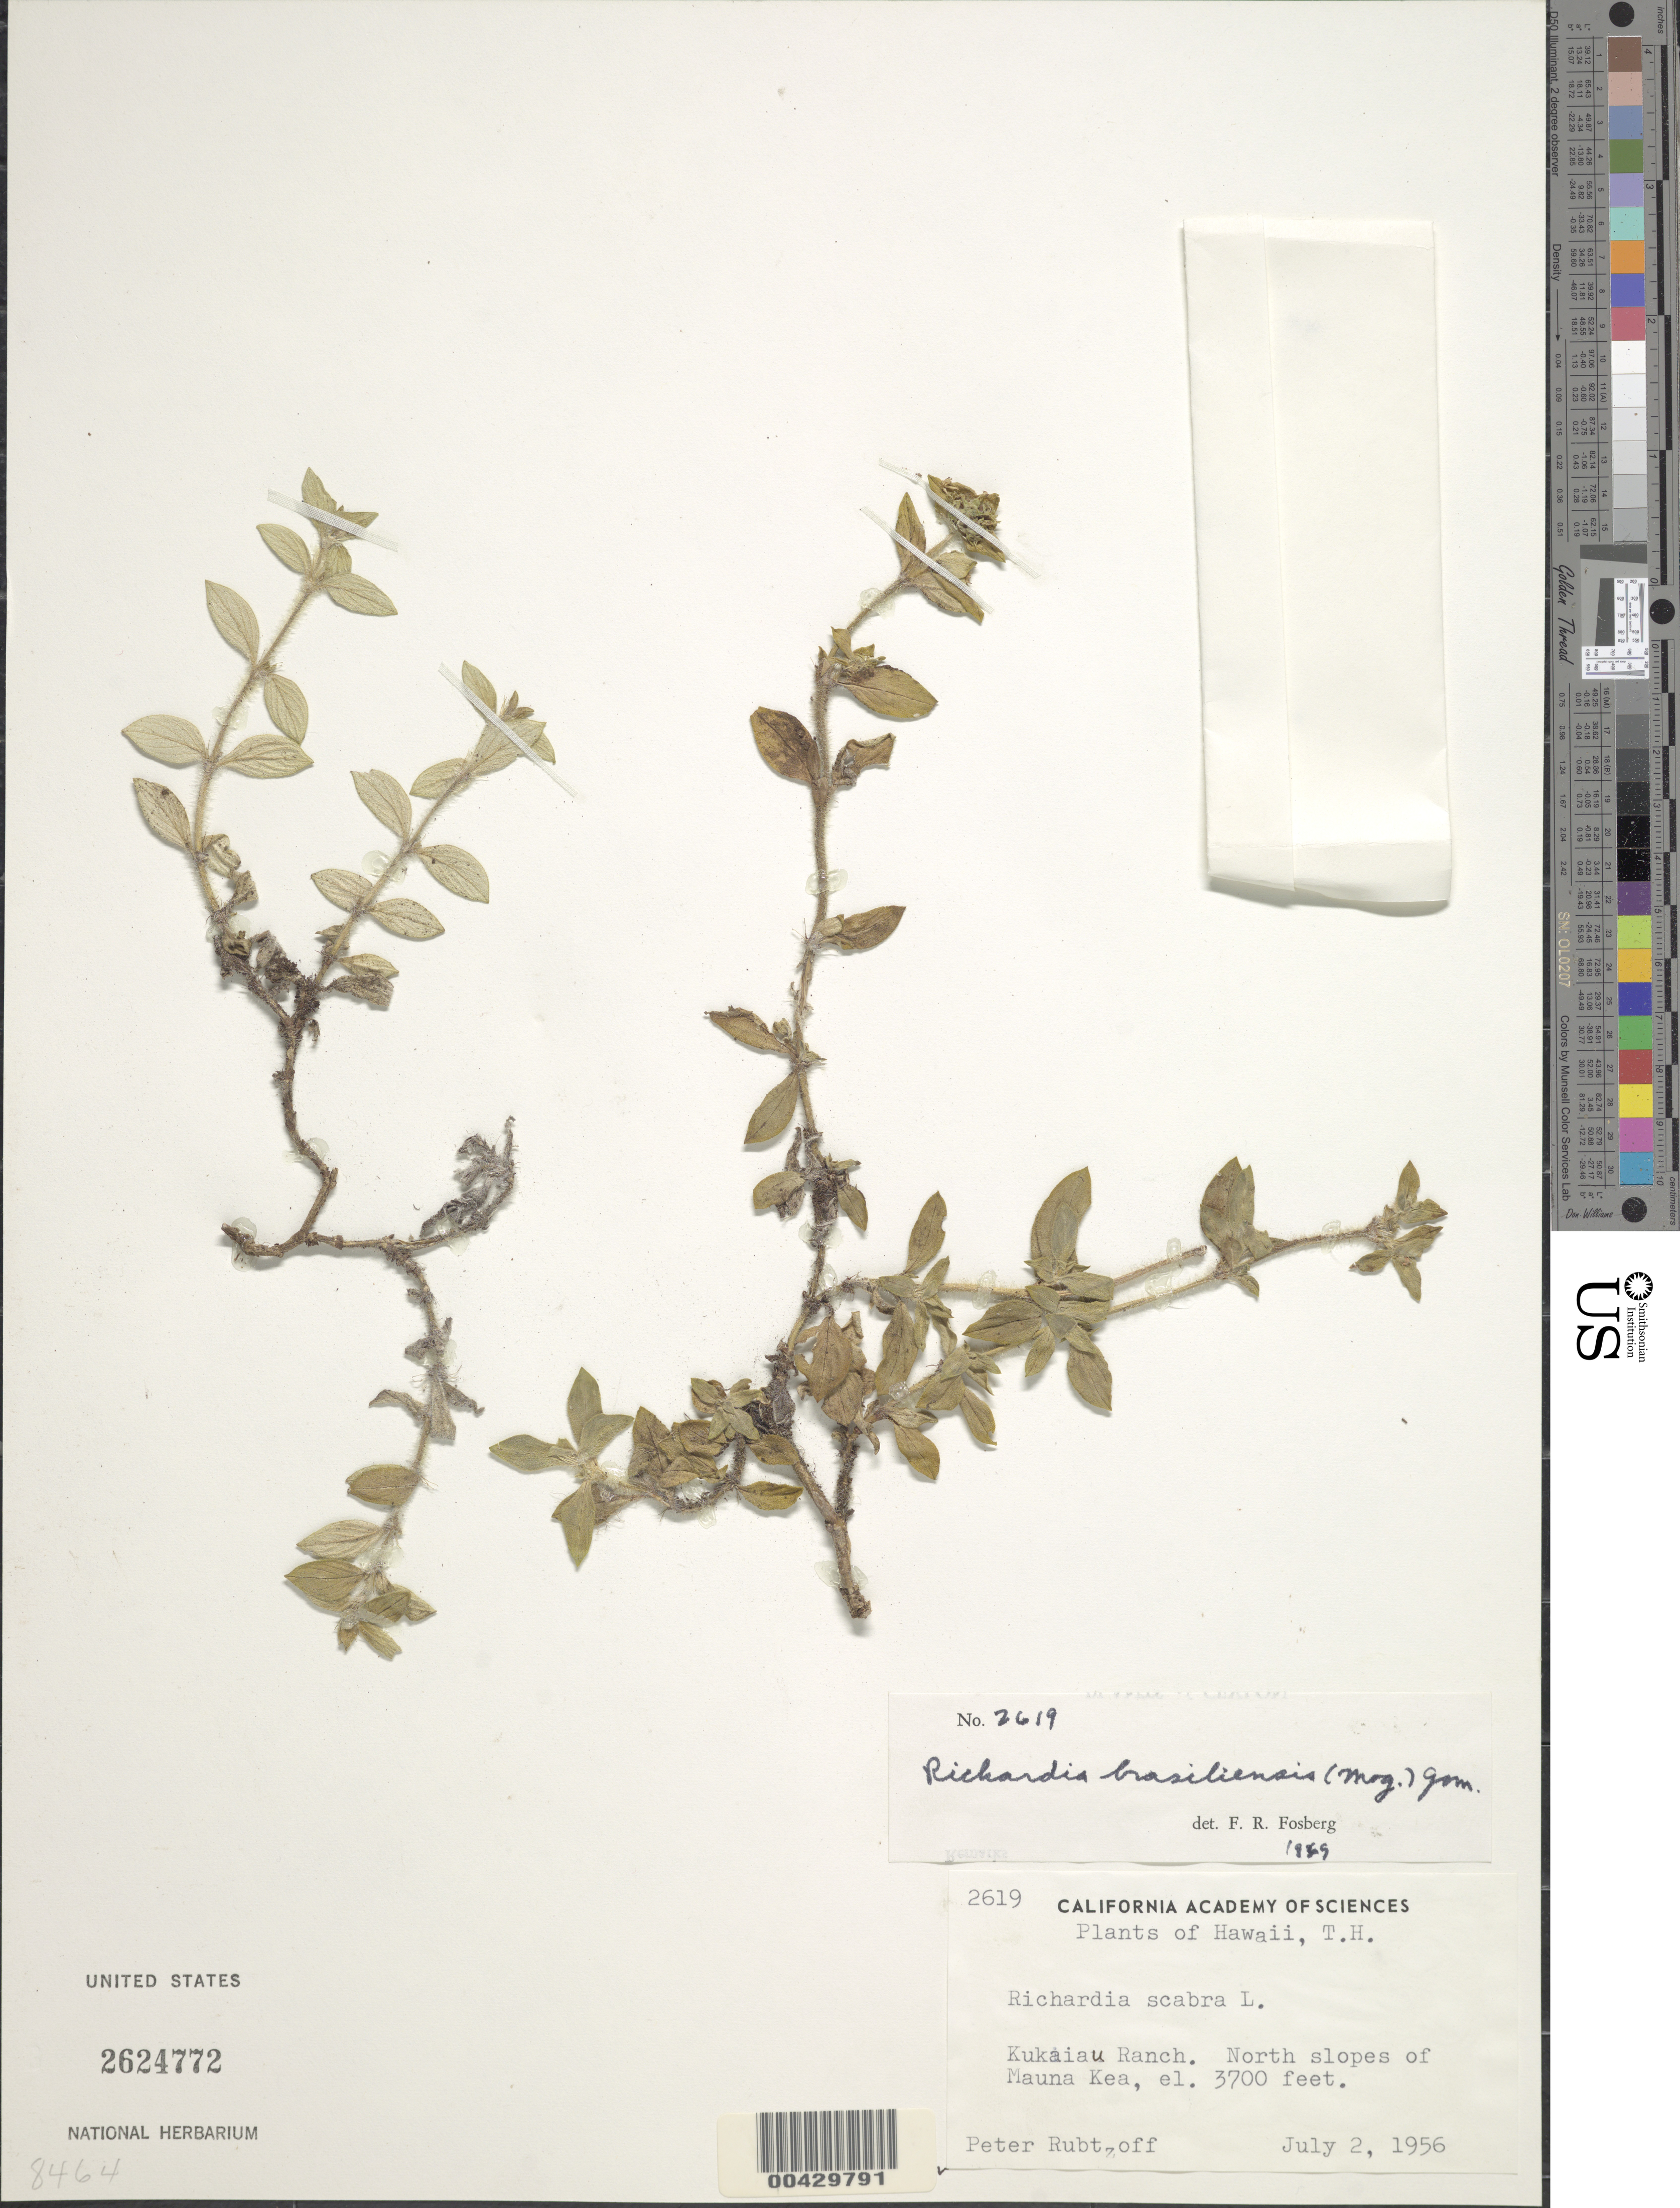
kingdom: Plantae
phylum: Tracheophyta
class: Magnoliopsida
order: Gentianales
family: Rubiaceae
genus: Richardia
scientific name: Richardia brasiliensis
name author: Gomes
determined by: Fosberg, F. R.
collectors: P. Rubtzoff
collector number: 2619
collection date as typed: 2 Jul 1956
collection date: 1956-07-02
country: United States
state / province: Hawaii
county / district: Hawaii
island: Hawaii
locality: Kukaiau Ranch, N slopes of Mauna Kea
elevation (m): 1128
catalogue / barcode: US 2624772